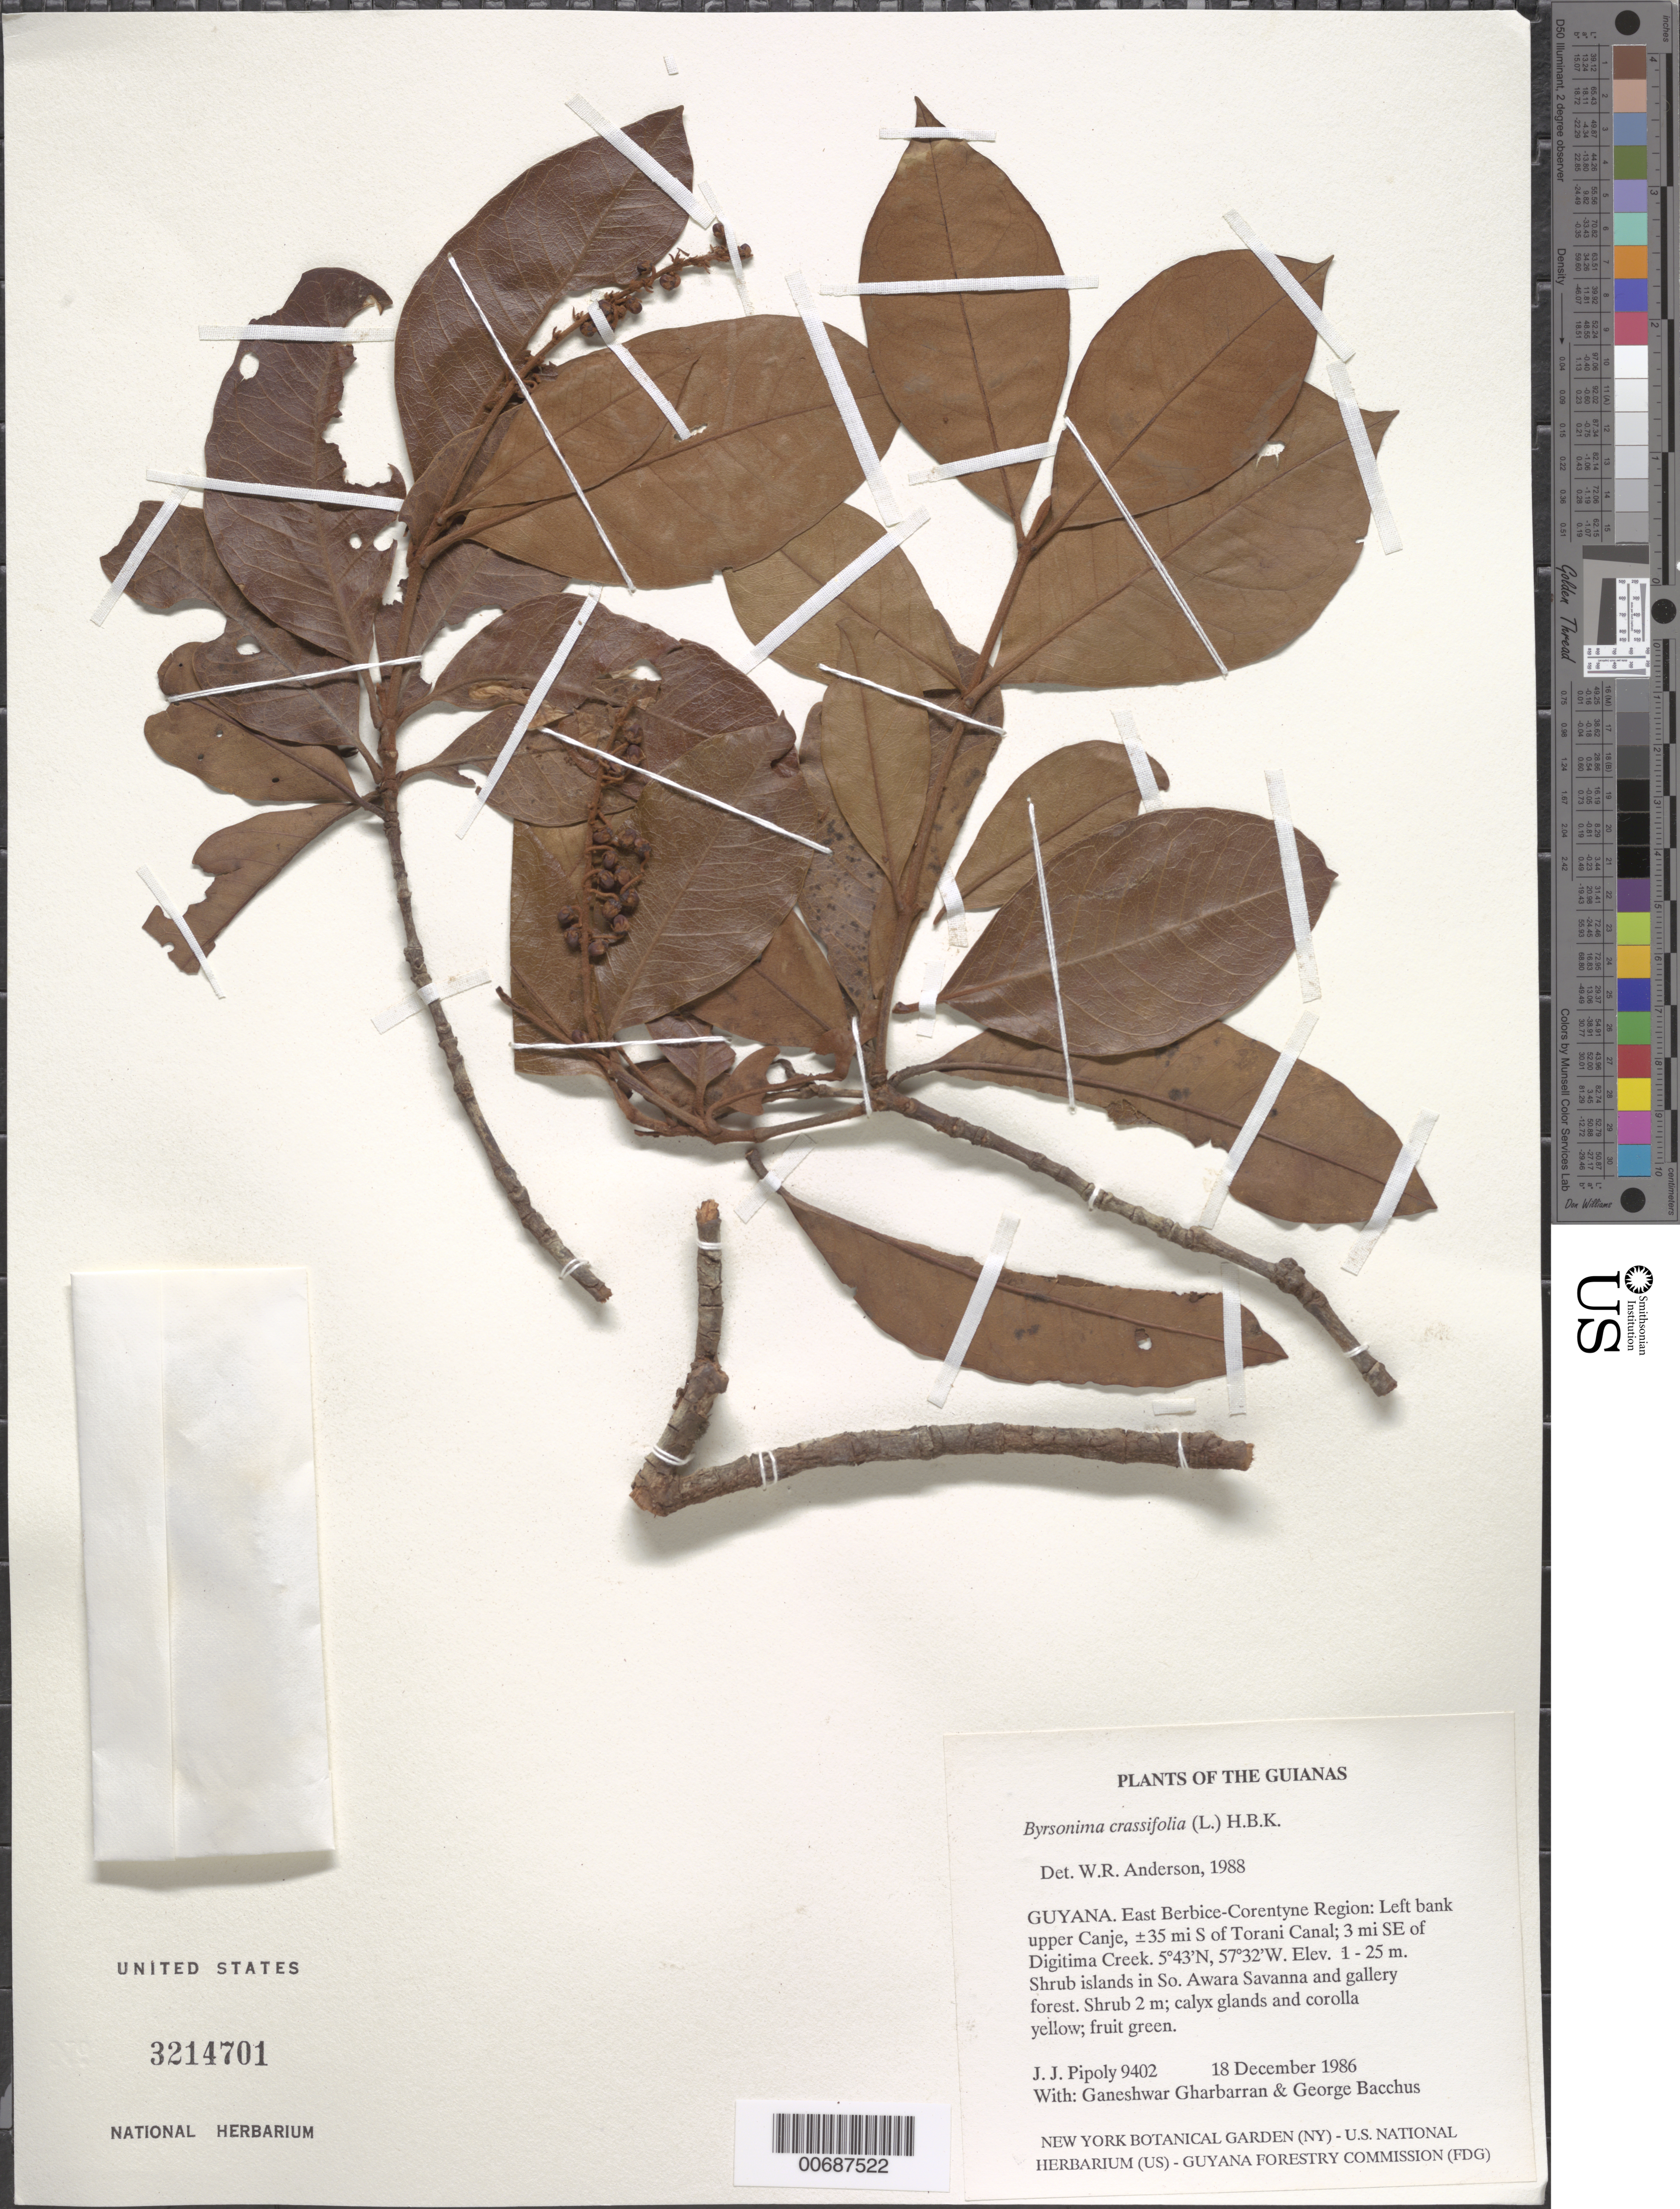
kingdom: Plantae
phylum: Tracheophyta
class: Magnoliopsida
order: Malpighiales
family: Malpighiaceae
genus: Byrsonima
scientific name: Byrsonima crassifolia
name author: (L.) Kunth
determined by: Anderson, W. R., (MICH), University of Michigan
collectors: J. J. Pipoly, G. Gharbarran & G. Bacchus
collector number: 9402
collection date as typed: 18 December 1986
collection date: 1986-12-18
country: Guyana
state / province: E. Berbice-Corentyne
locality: S Awara Savanna; ±35 mi S of Torani Canal; on Canje R., 3 mi SE of Digitima Creek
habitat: Shrub islands in savanna and gallery forest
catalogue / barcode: US 3214701